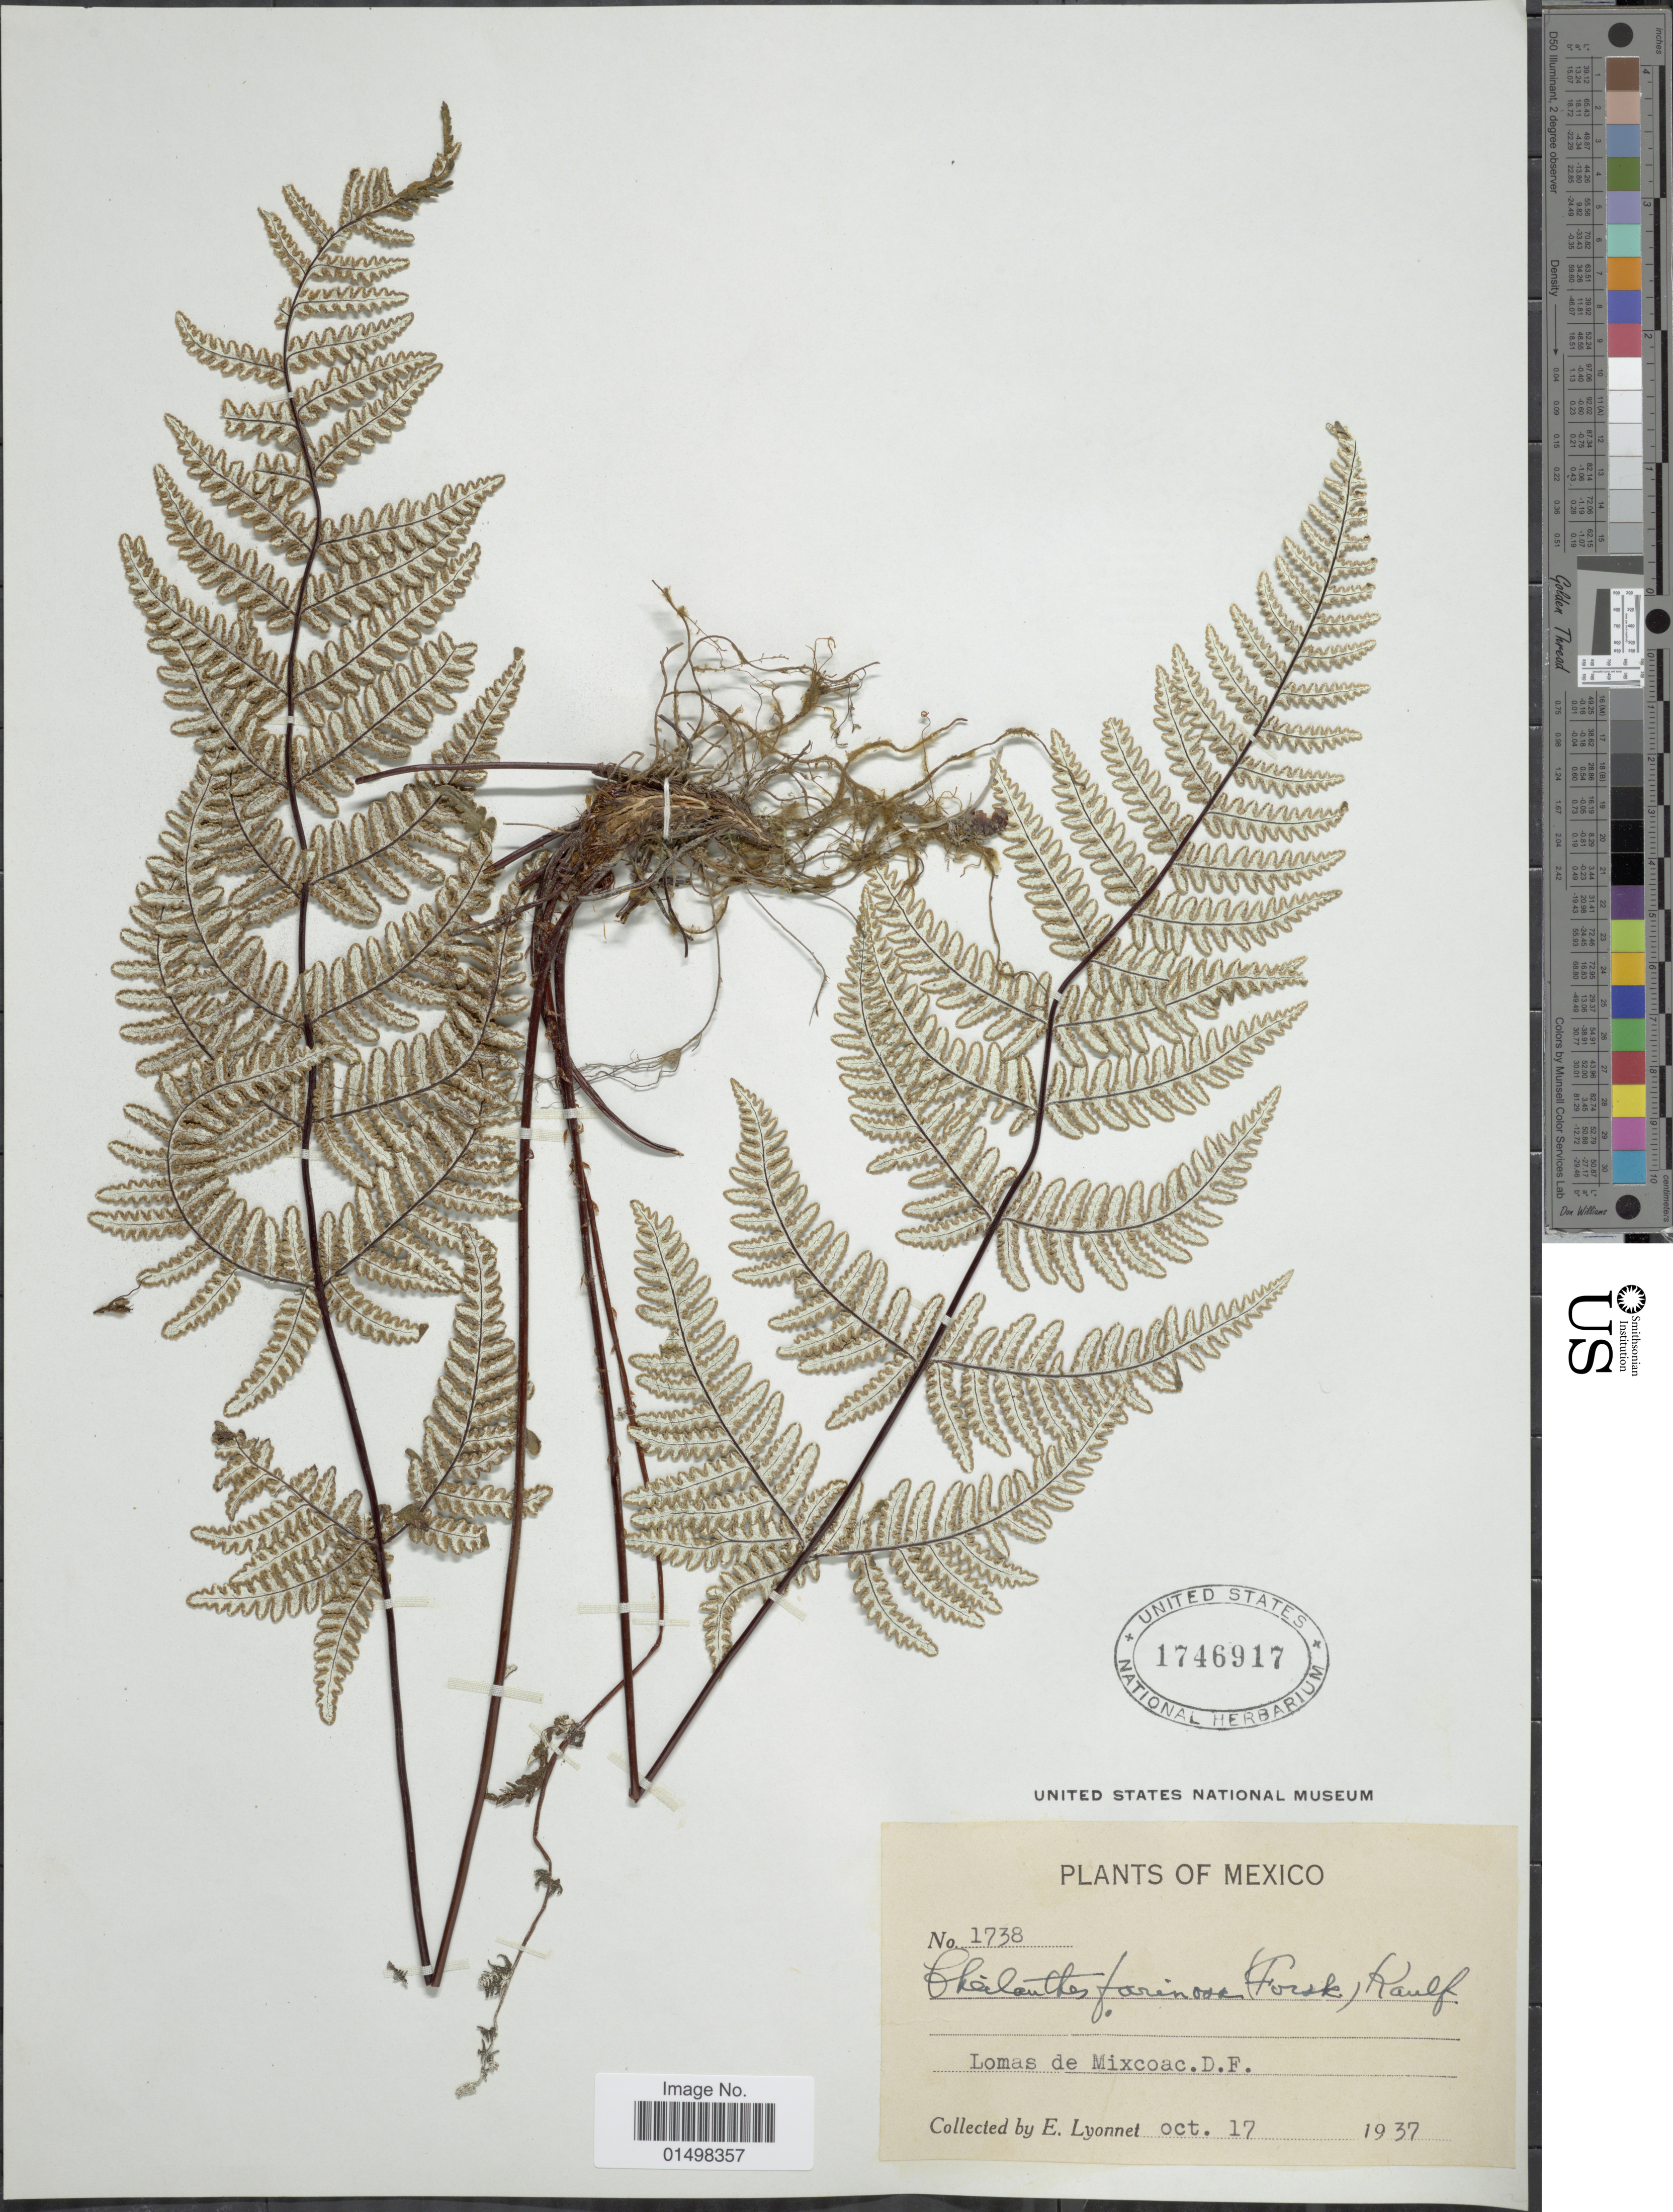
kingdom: Plantae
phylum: Tracheophyta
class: Polypodiopsida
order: Polypodiales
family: Pteridaceae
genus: Aleuritopteris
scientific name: Aleuritopteris farinosa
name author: (Forssk.) Fée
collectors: E. Lyonnet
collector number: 1738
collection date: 1937-10-17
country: Mexico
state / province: Distrito Federal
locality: Lomas de Mixcoac. D.F.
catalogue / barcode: US 1746917